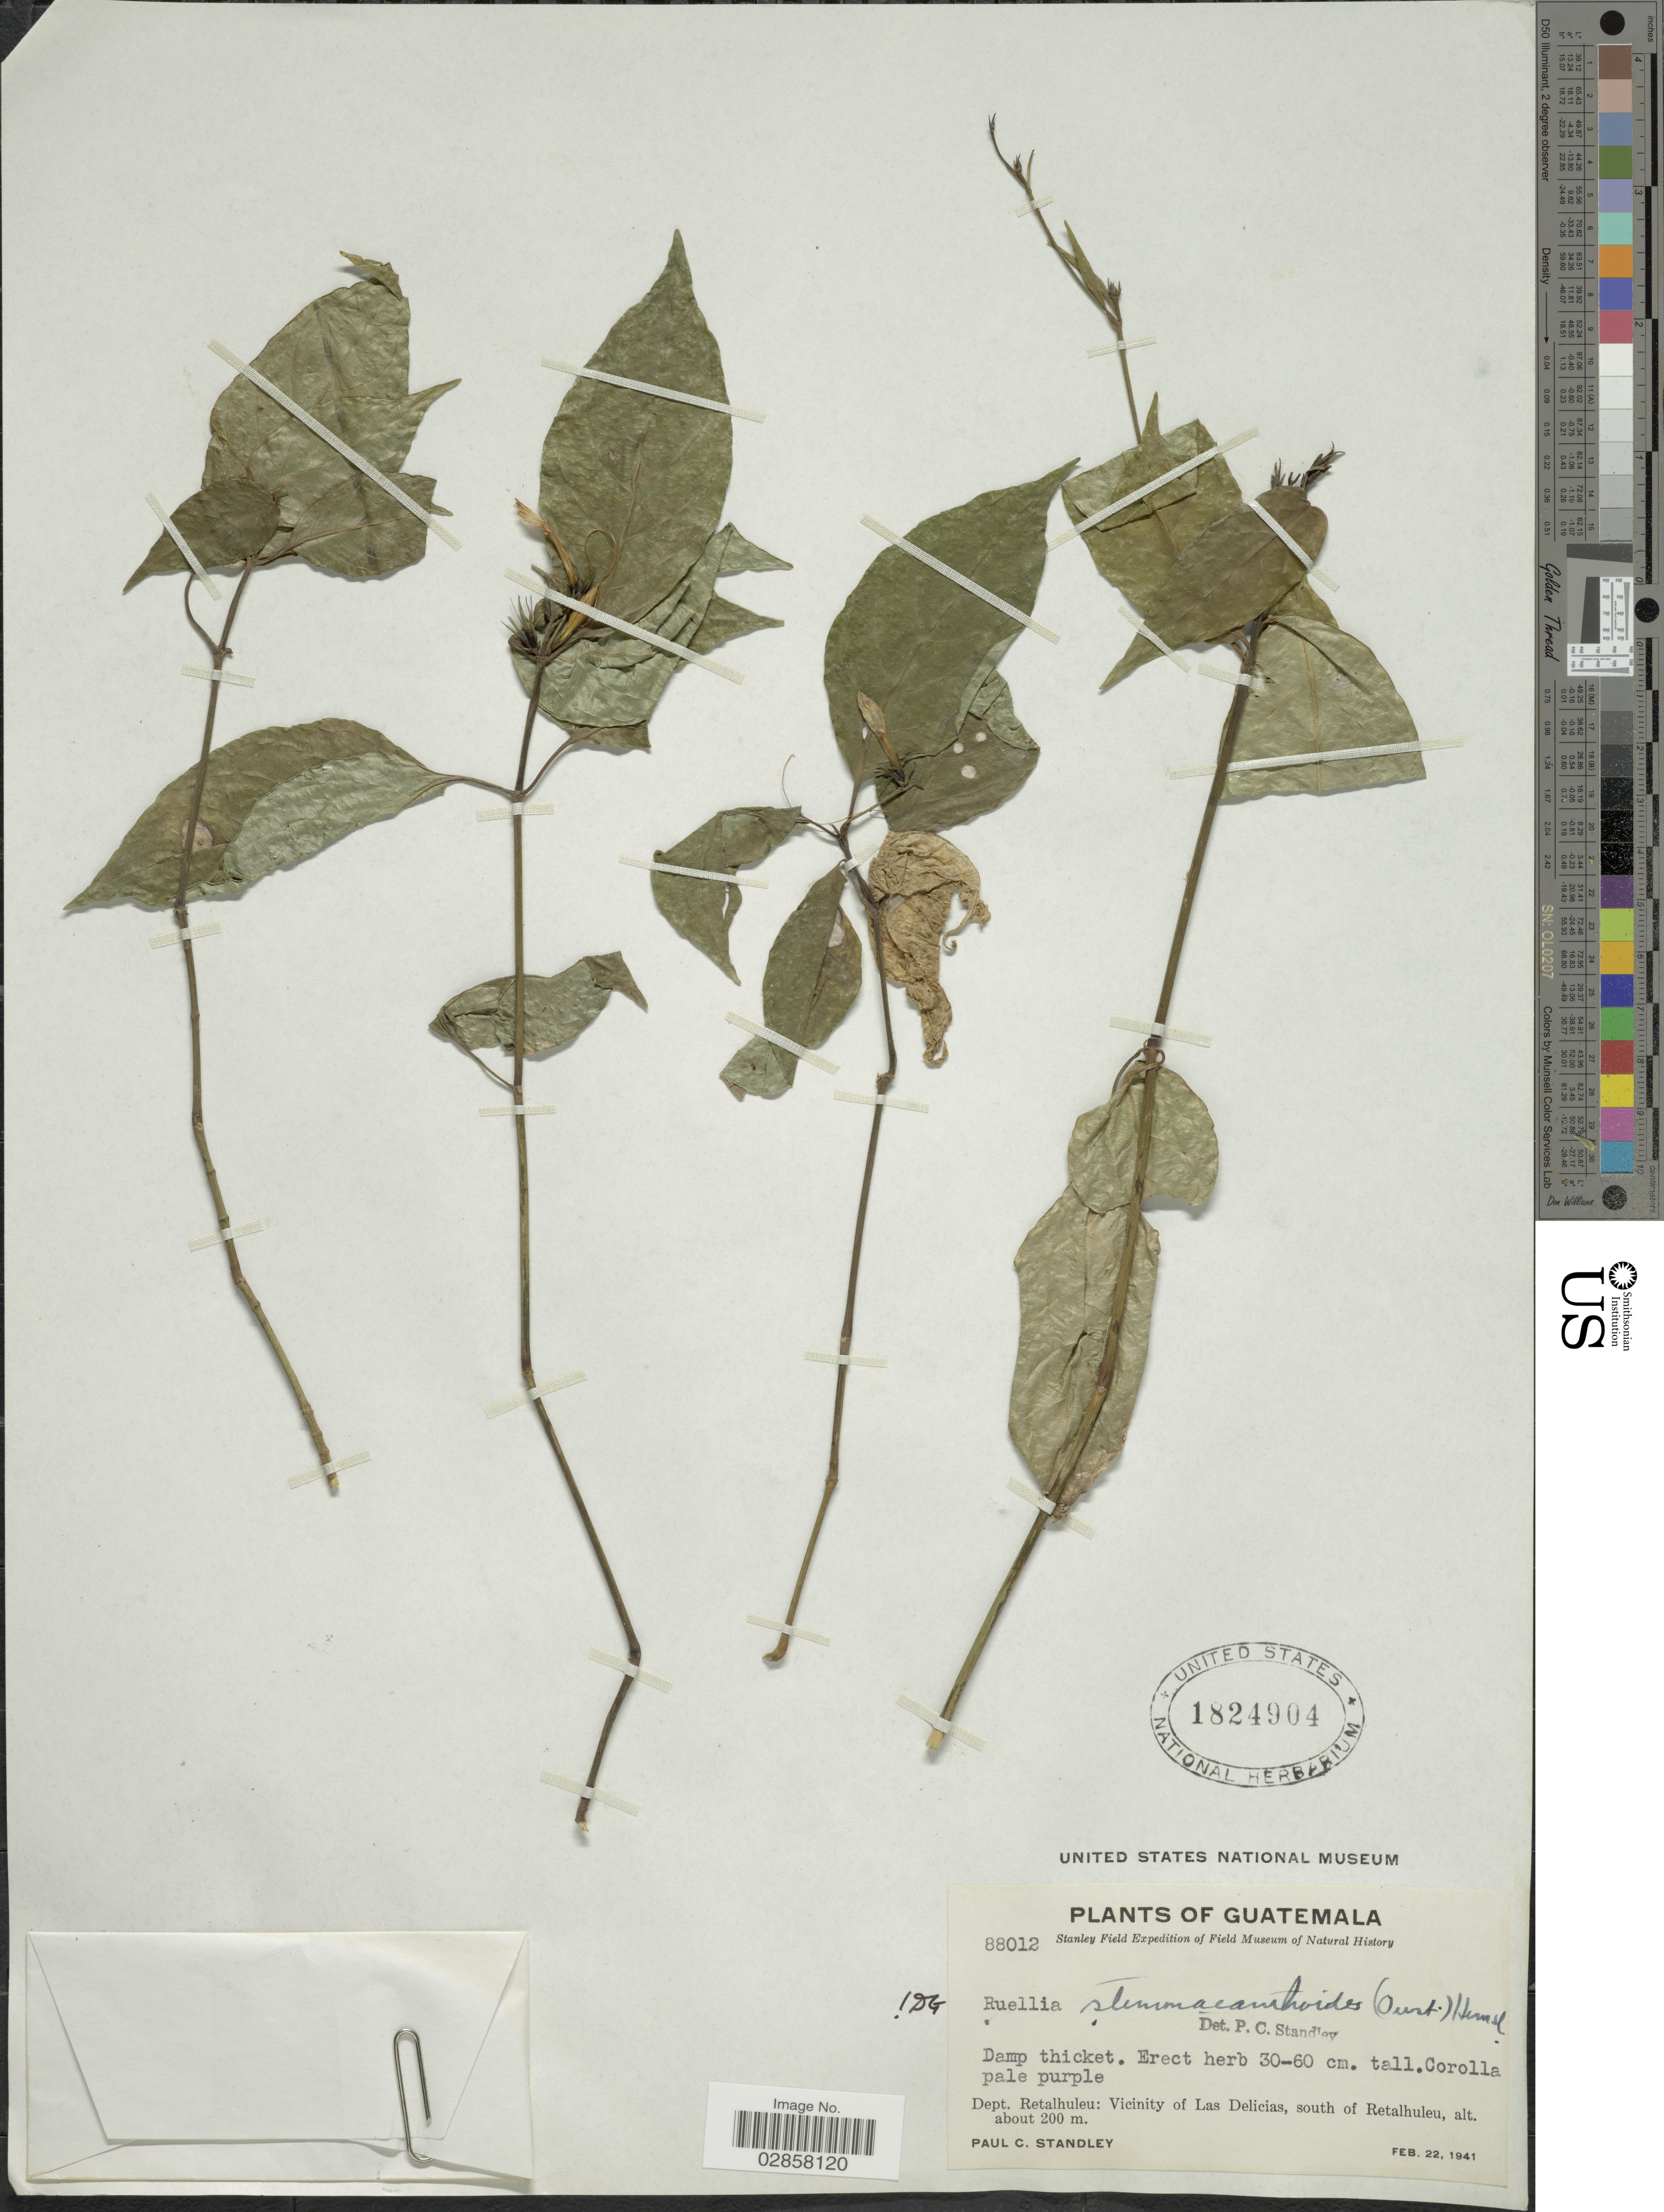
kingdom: Plantae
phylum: Tracheophyta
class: Magnoliopsida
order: Lamiales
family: Acanthaceae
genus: Ruellia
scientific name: Ruellia stemonacanthoides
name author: (Oerst.) Hemsl.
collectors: P. C. Standley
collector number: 88012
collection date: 1941-02-22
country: Guatemala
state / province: Retalhuleu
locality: Dept. Retalhuleu: Vicinity of Las Delicias, south of Retalhuleu.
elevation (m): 200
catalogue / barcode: US 1824904